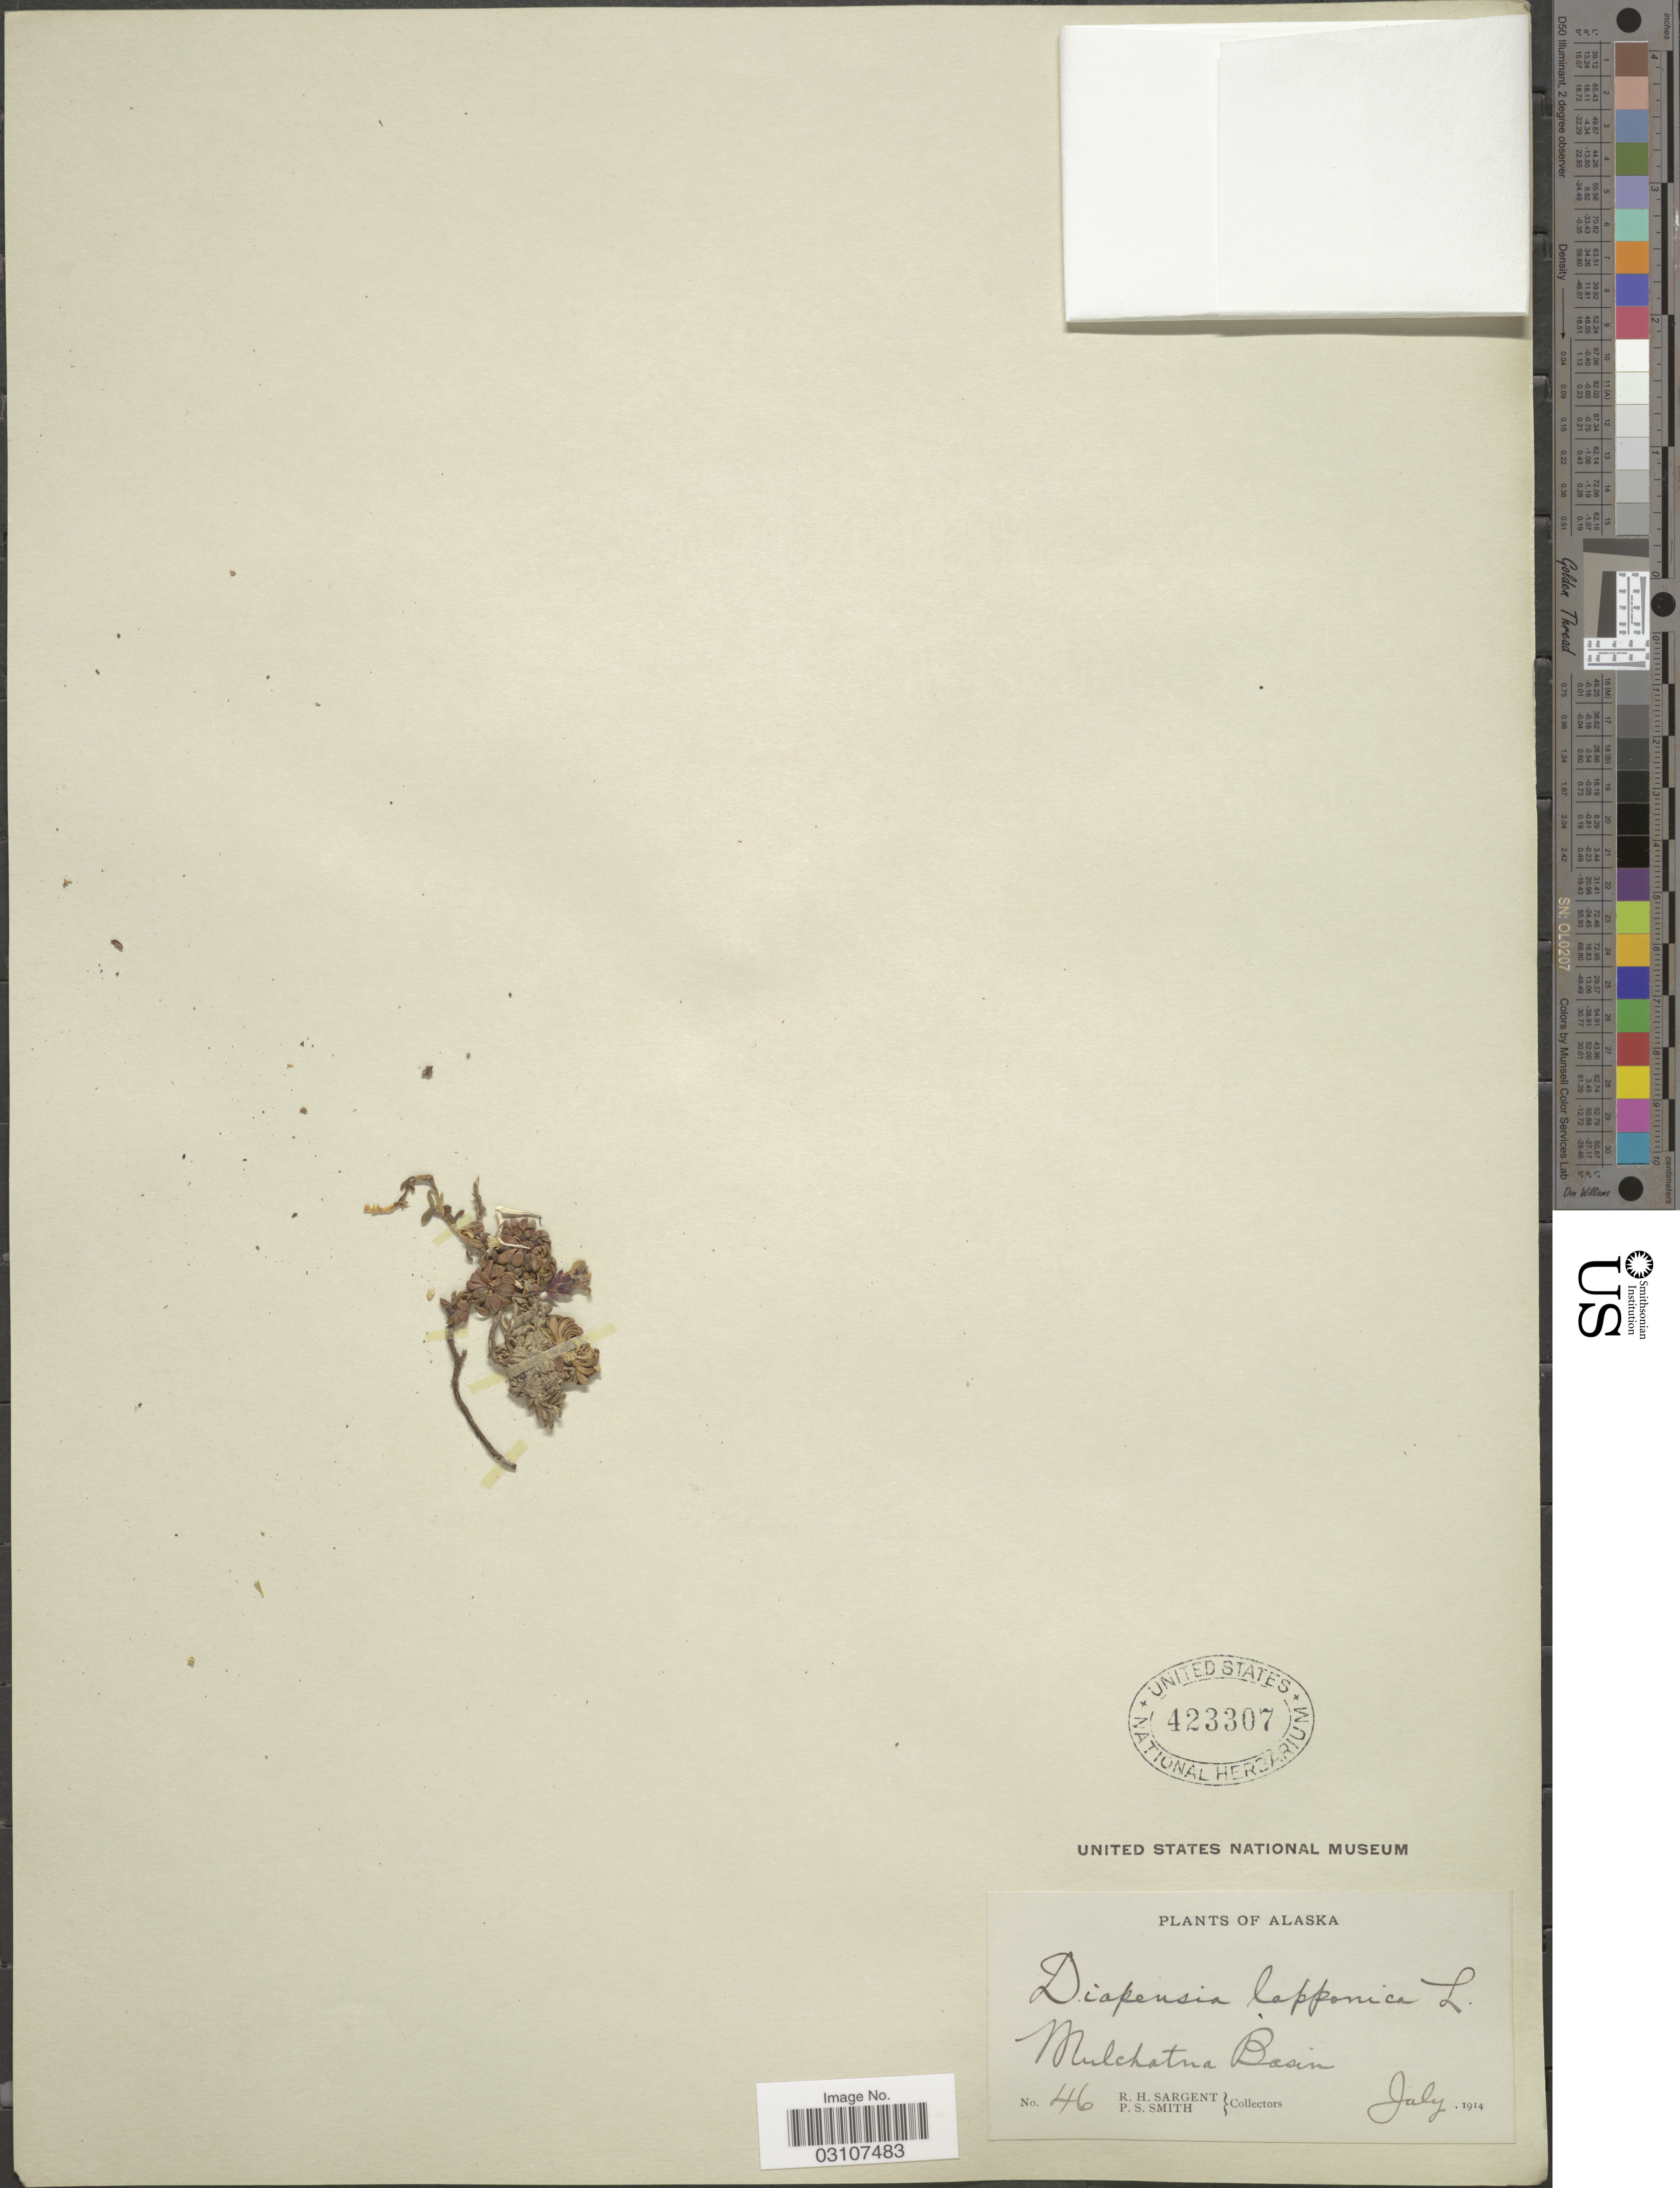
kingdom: Plantae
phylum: Tracheophyta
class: Magnoliopsida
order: Ericales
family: Diapensiaceae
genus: Diapensia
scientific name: Diapensia lapponica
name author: L.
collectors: R. Sargent & P. Smith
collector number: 46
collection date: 1914-07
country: United States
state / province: Alaska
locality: Mulchatna Basin.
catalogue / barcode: US 423307